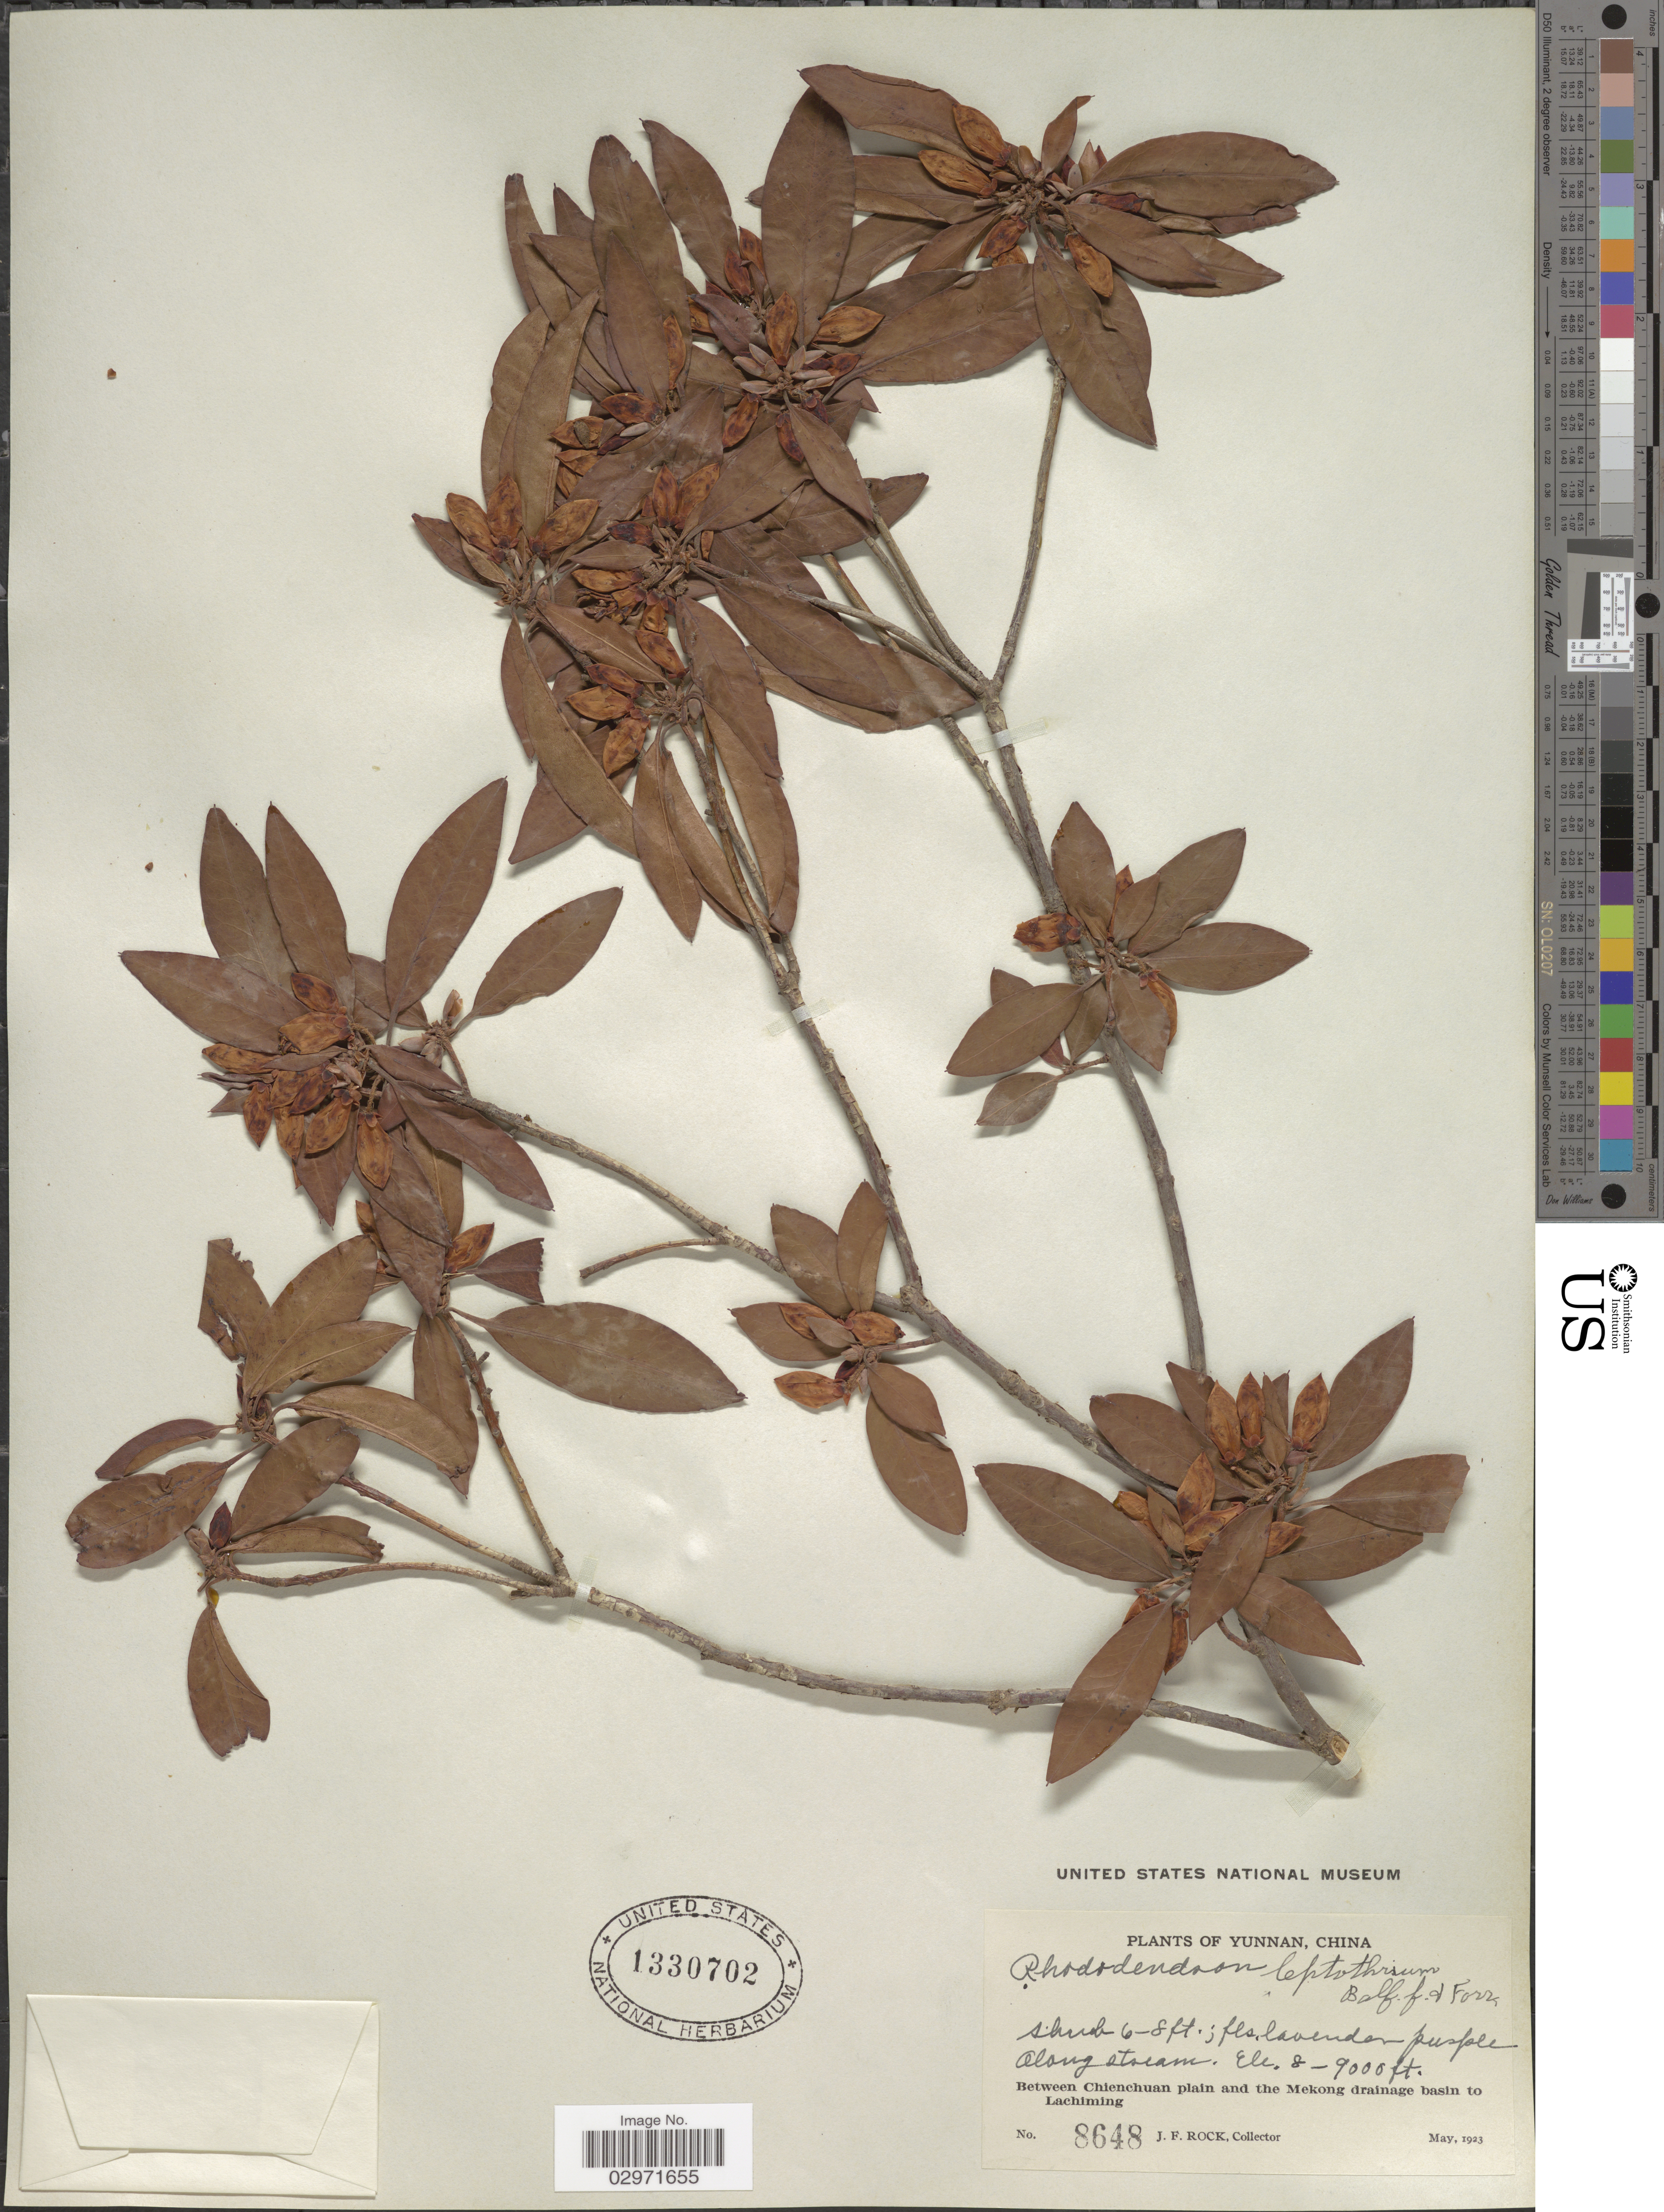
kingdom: Plantae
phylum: Tracheophyta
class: Magnoliopsida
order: Ericales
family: Ericaceae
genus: Rhododendron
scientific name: Rhododendron leptothrium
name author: Balf. f. & Forrest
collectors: J. Rock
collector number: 8648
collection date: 1923-05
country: China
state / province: Yunnan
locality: Between Chienchuan plain and the Mekong drainage basin to Lachiming.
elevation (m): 2438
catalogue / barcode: US 1330702